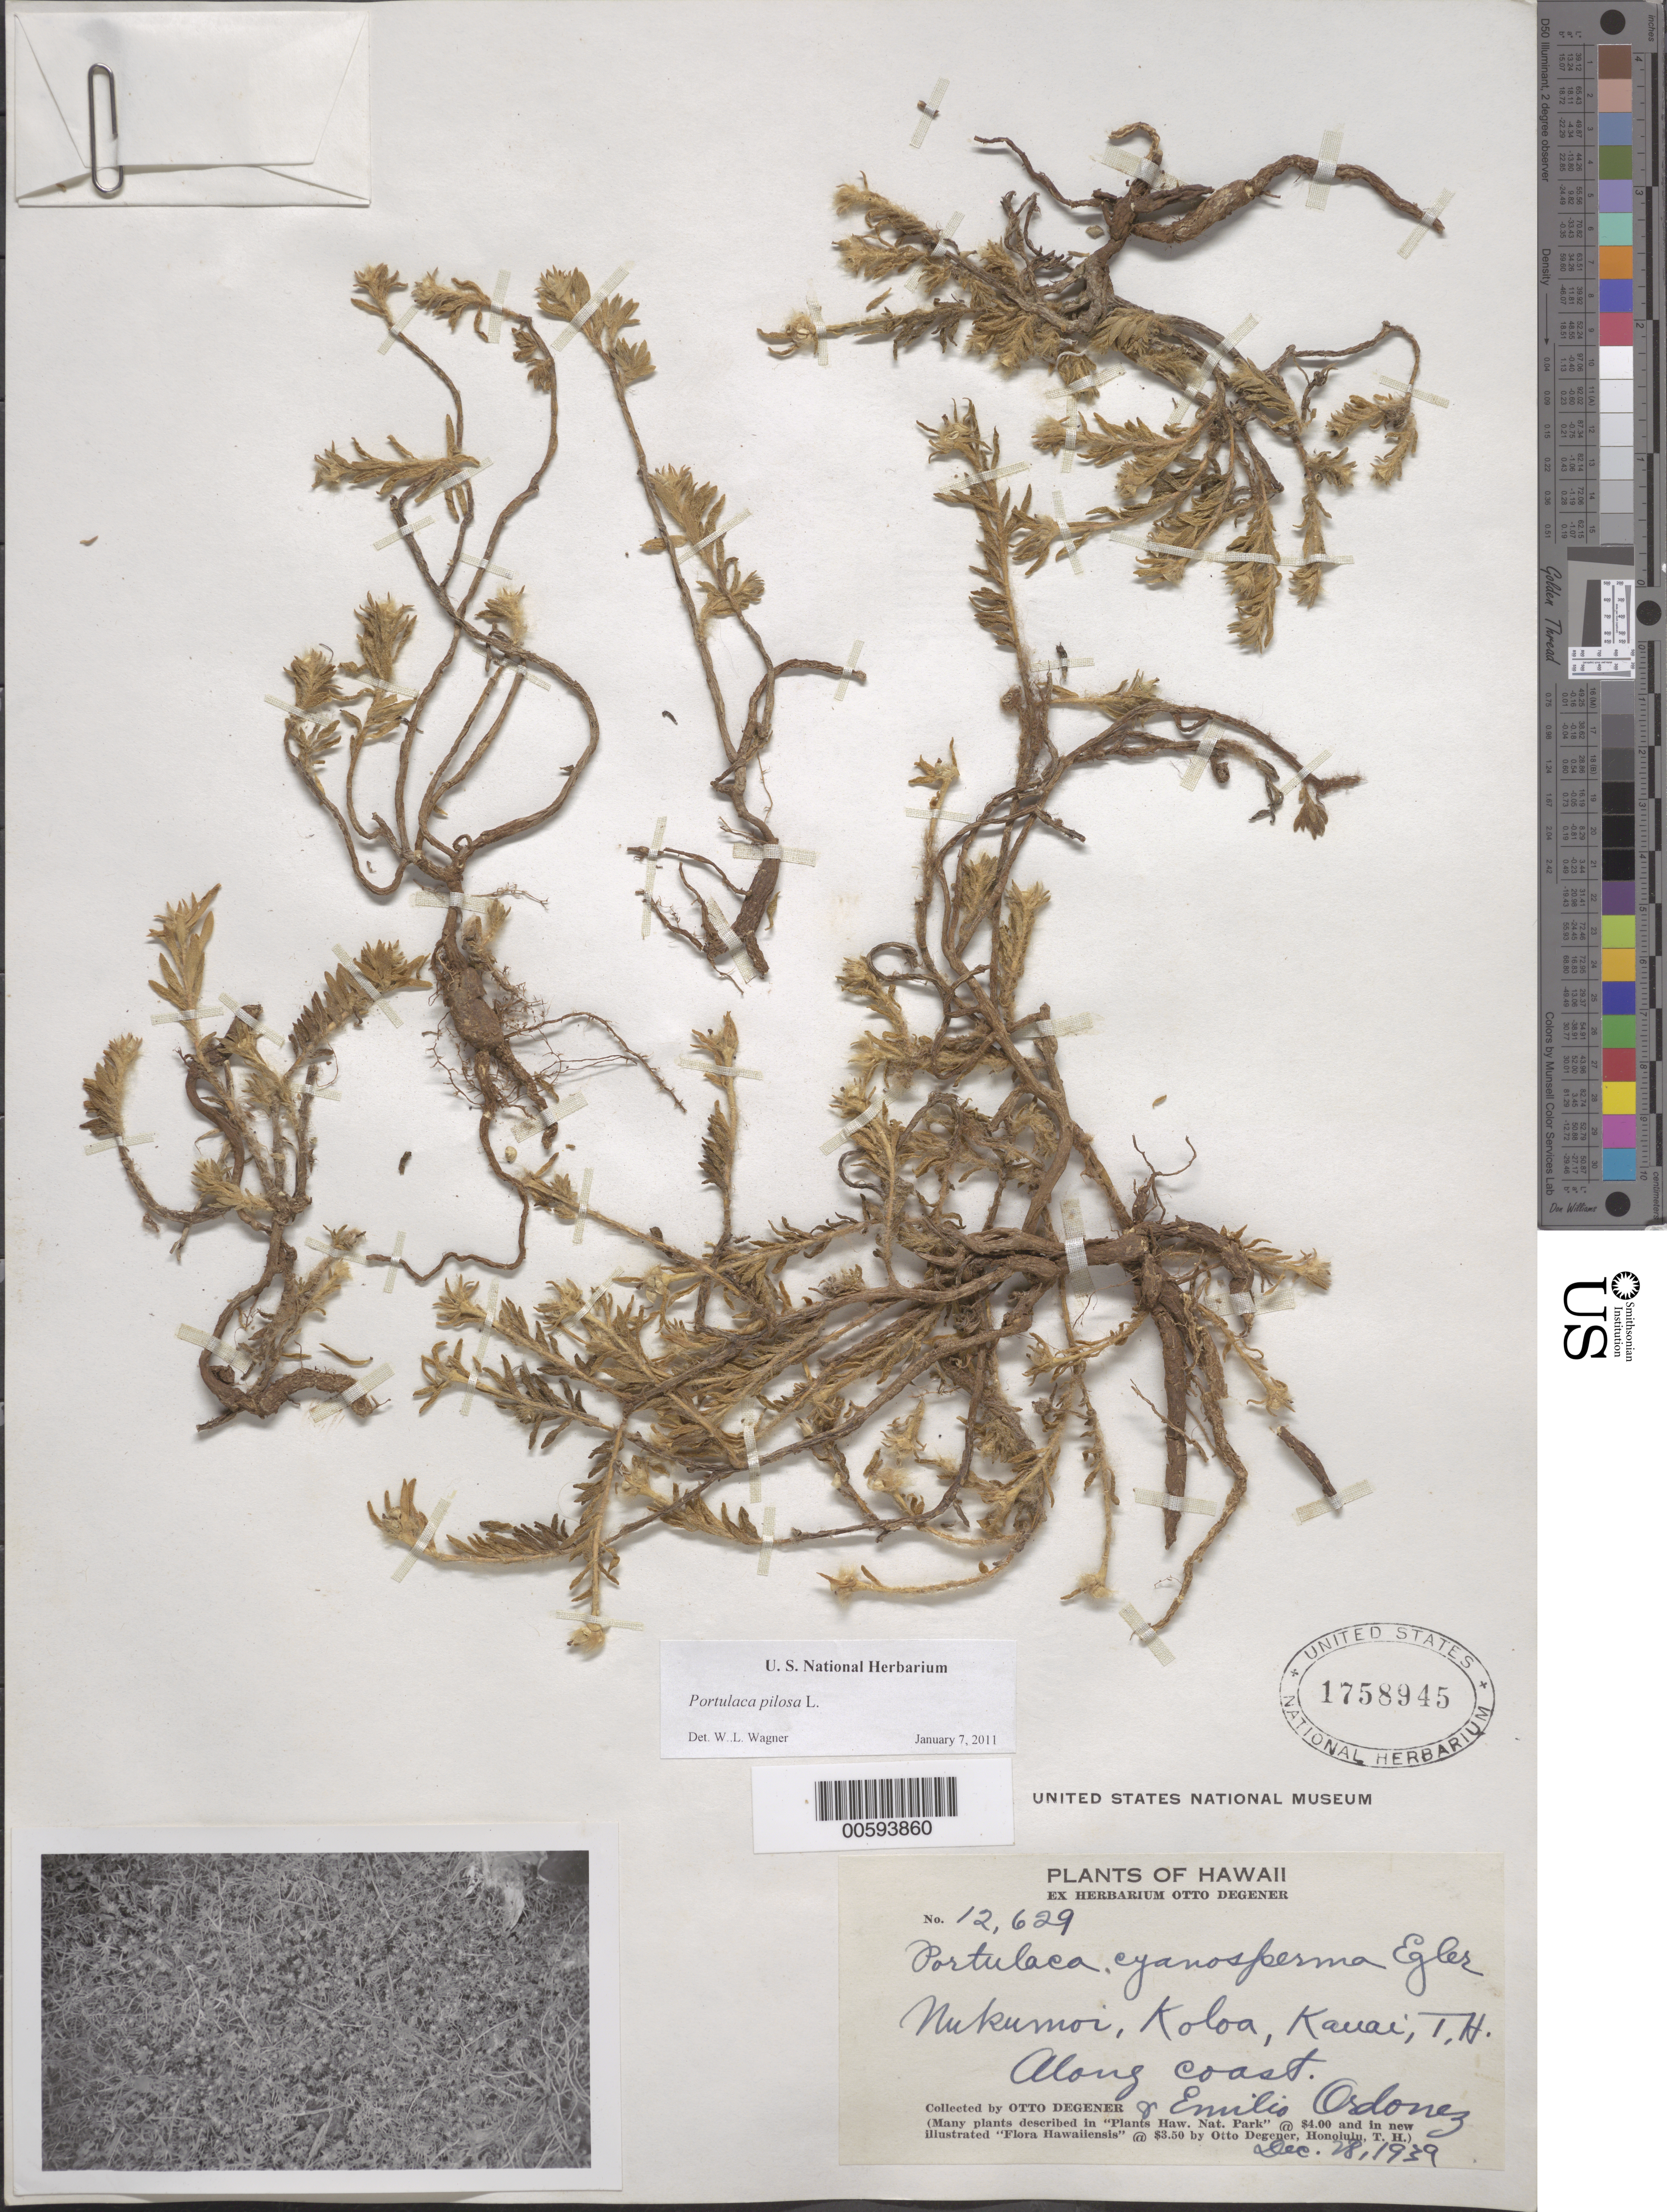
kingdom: Plantae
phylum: Tracheophyta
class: Magnoliopsida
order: Caryophyllales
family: Portulacaceae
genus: Portulaca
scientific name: Portulaca pilosa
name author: L.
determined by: Wagner, W. L., (BOT), Smithsonian Institution - National Museum of Natural History (UNITED STATES)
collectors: O. Degener & E. Ordonez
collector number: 12629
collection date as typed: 28 Dec 1939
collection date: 1939-12-28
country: United States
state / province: Hawaii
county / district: Kaui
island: Kaua'i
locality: Nukumoi, Koloa, along coast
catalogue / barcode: US 1758945